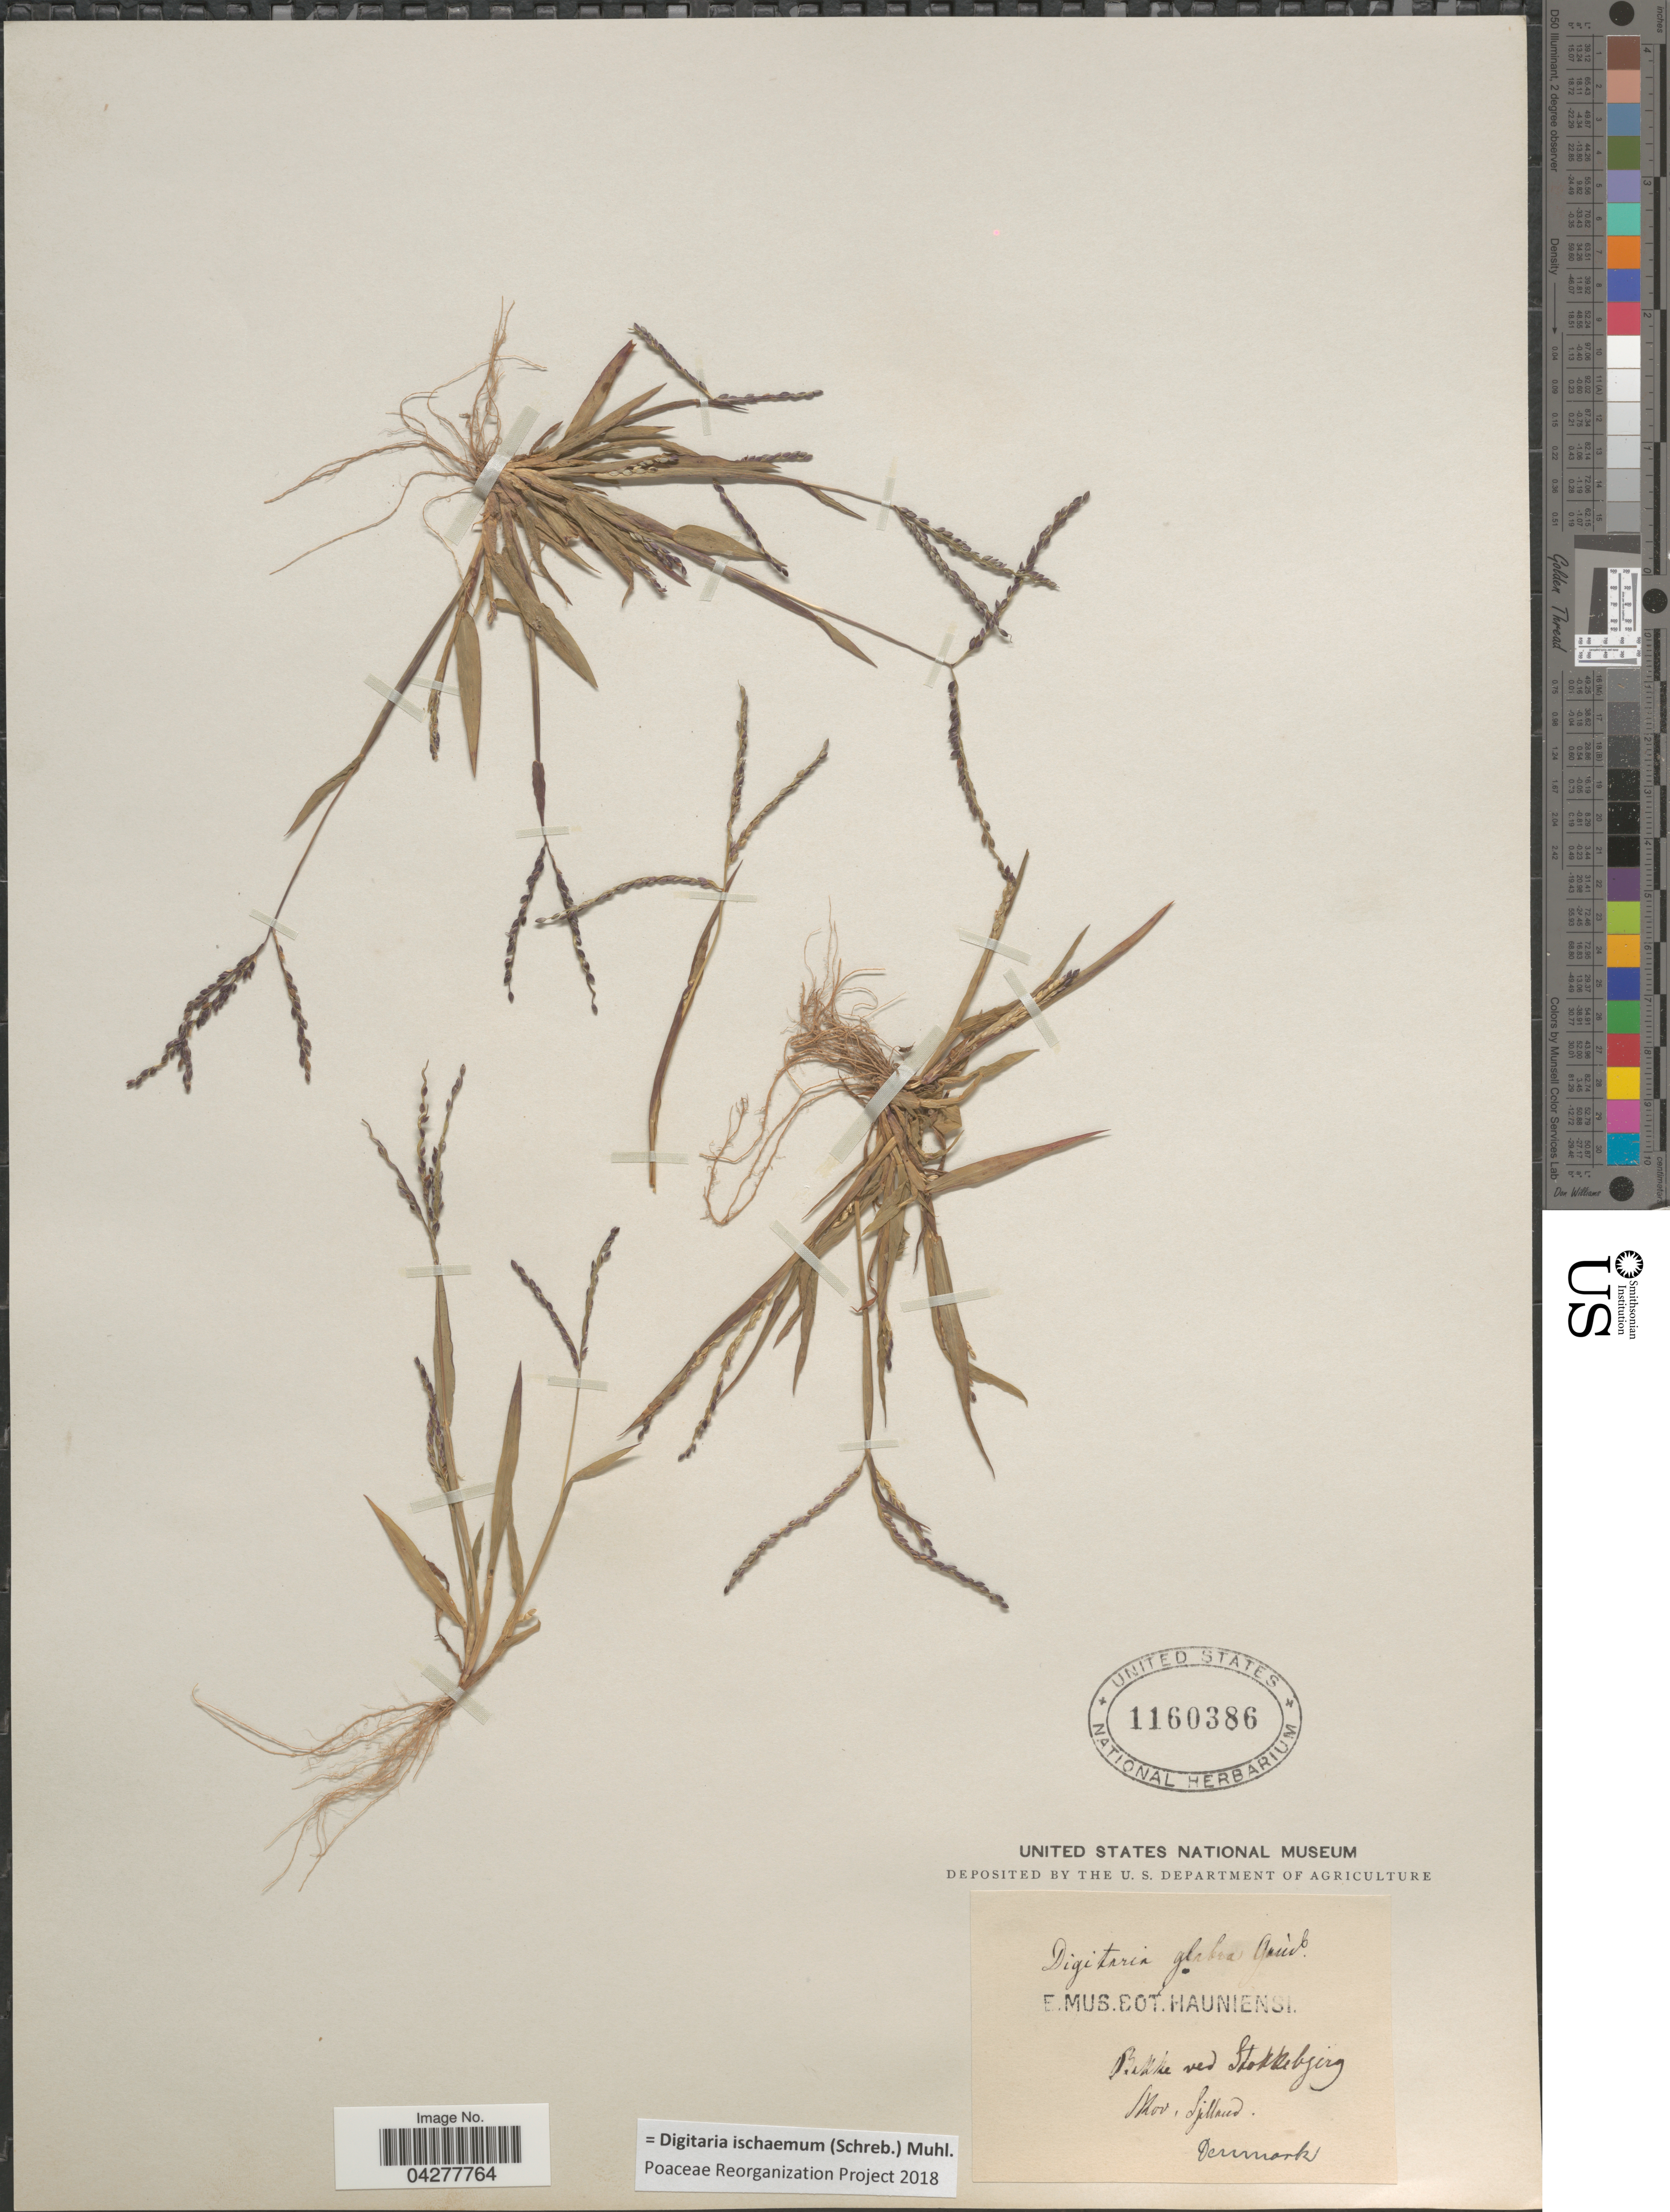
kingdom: Plantae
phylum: Tracheophyta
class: Liliopsida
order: Poales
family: Poaceae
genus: Digitaria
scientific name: Digitaria ischaemum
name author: (Schreber) Schreber ex Muhl.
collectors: ex Mus. Bot. Hauniense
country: Denmark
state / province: Sjæland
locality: Bukke ved Stokkebjorg, Skov. Sjalland.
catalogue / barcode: US 1160386